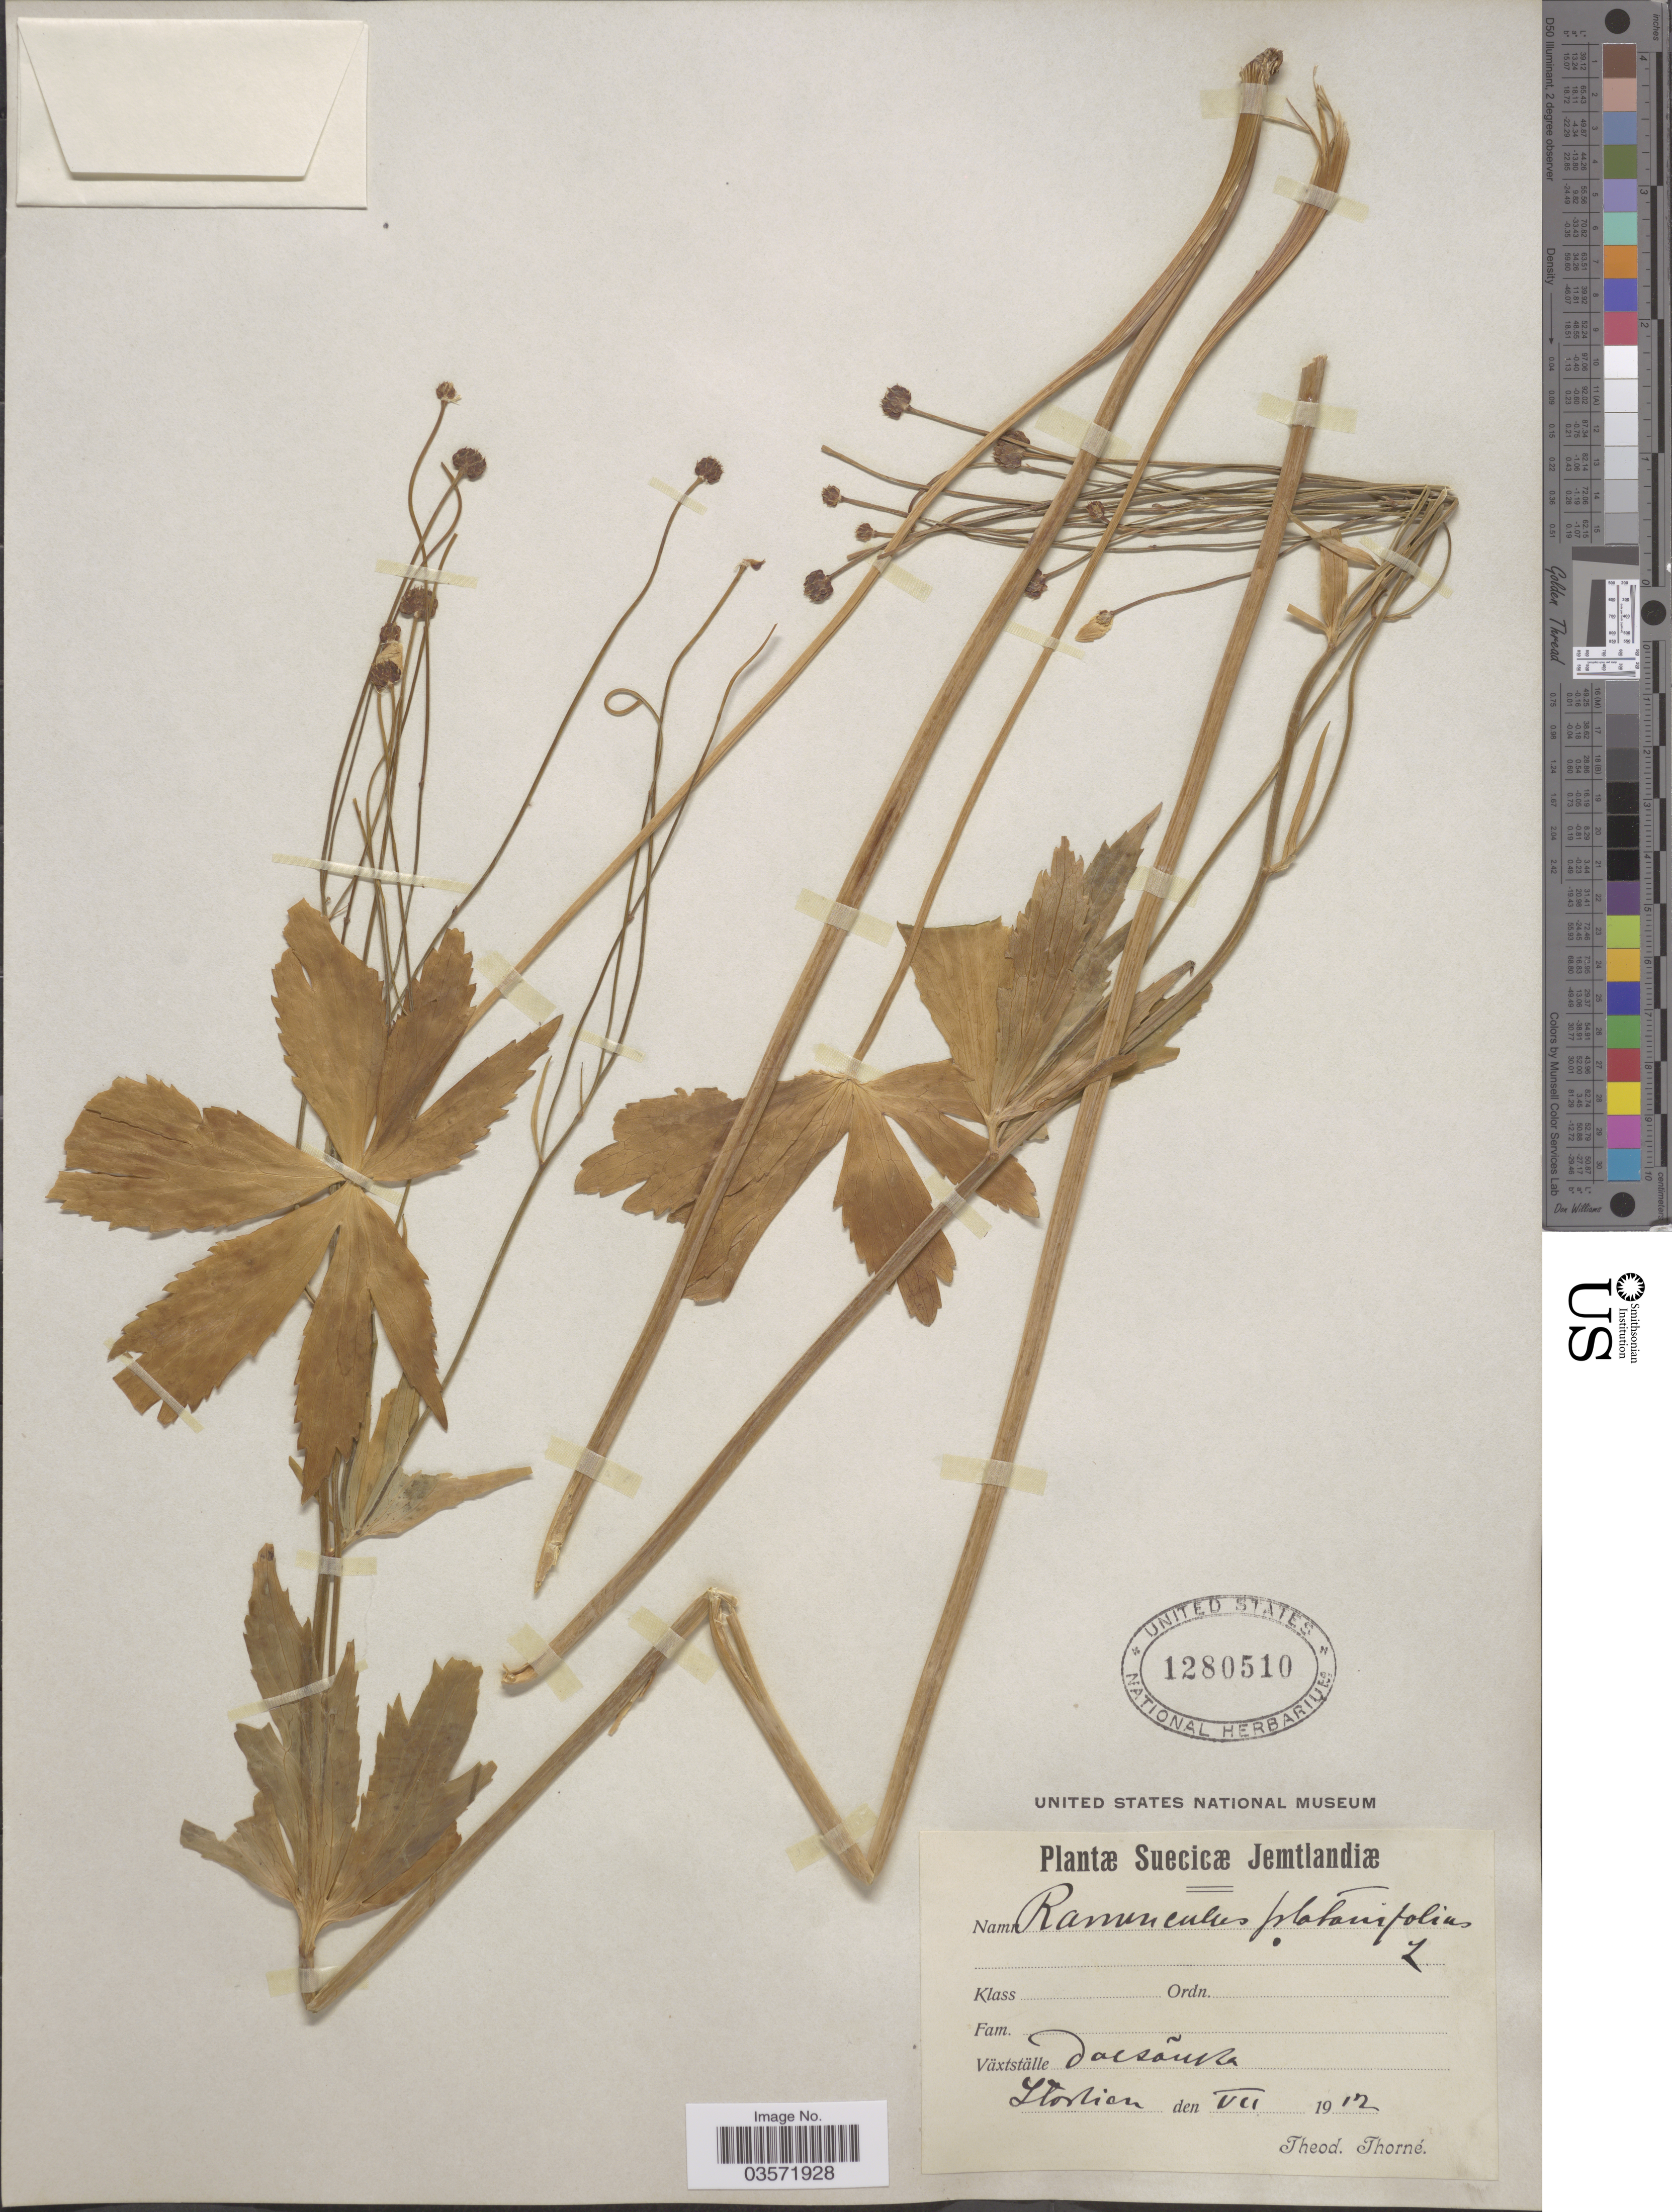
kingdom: Plantae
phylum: Tracheophyta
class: Magnoliopsida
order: Ranunculales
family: Ranunculaceae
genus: Ranunculus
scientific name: Ranunculus platanifolius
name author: L.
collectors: T. Thorné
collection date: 1912-07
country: Sweden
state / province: Jämtland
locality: Suecicæ. Dalsãnda [interpreted] Storlien.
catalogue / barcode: US 1280510